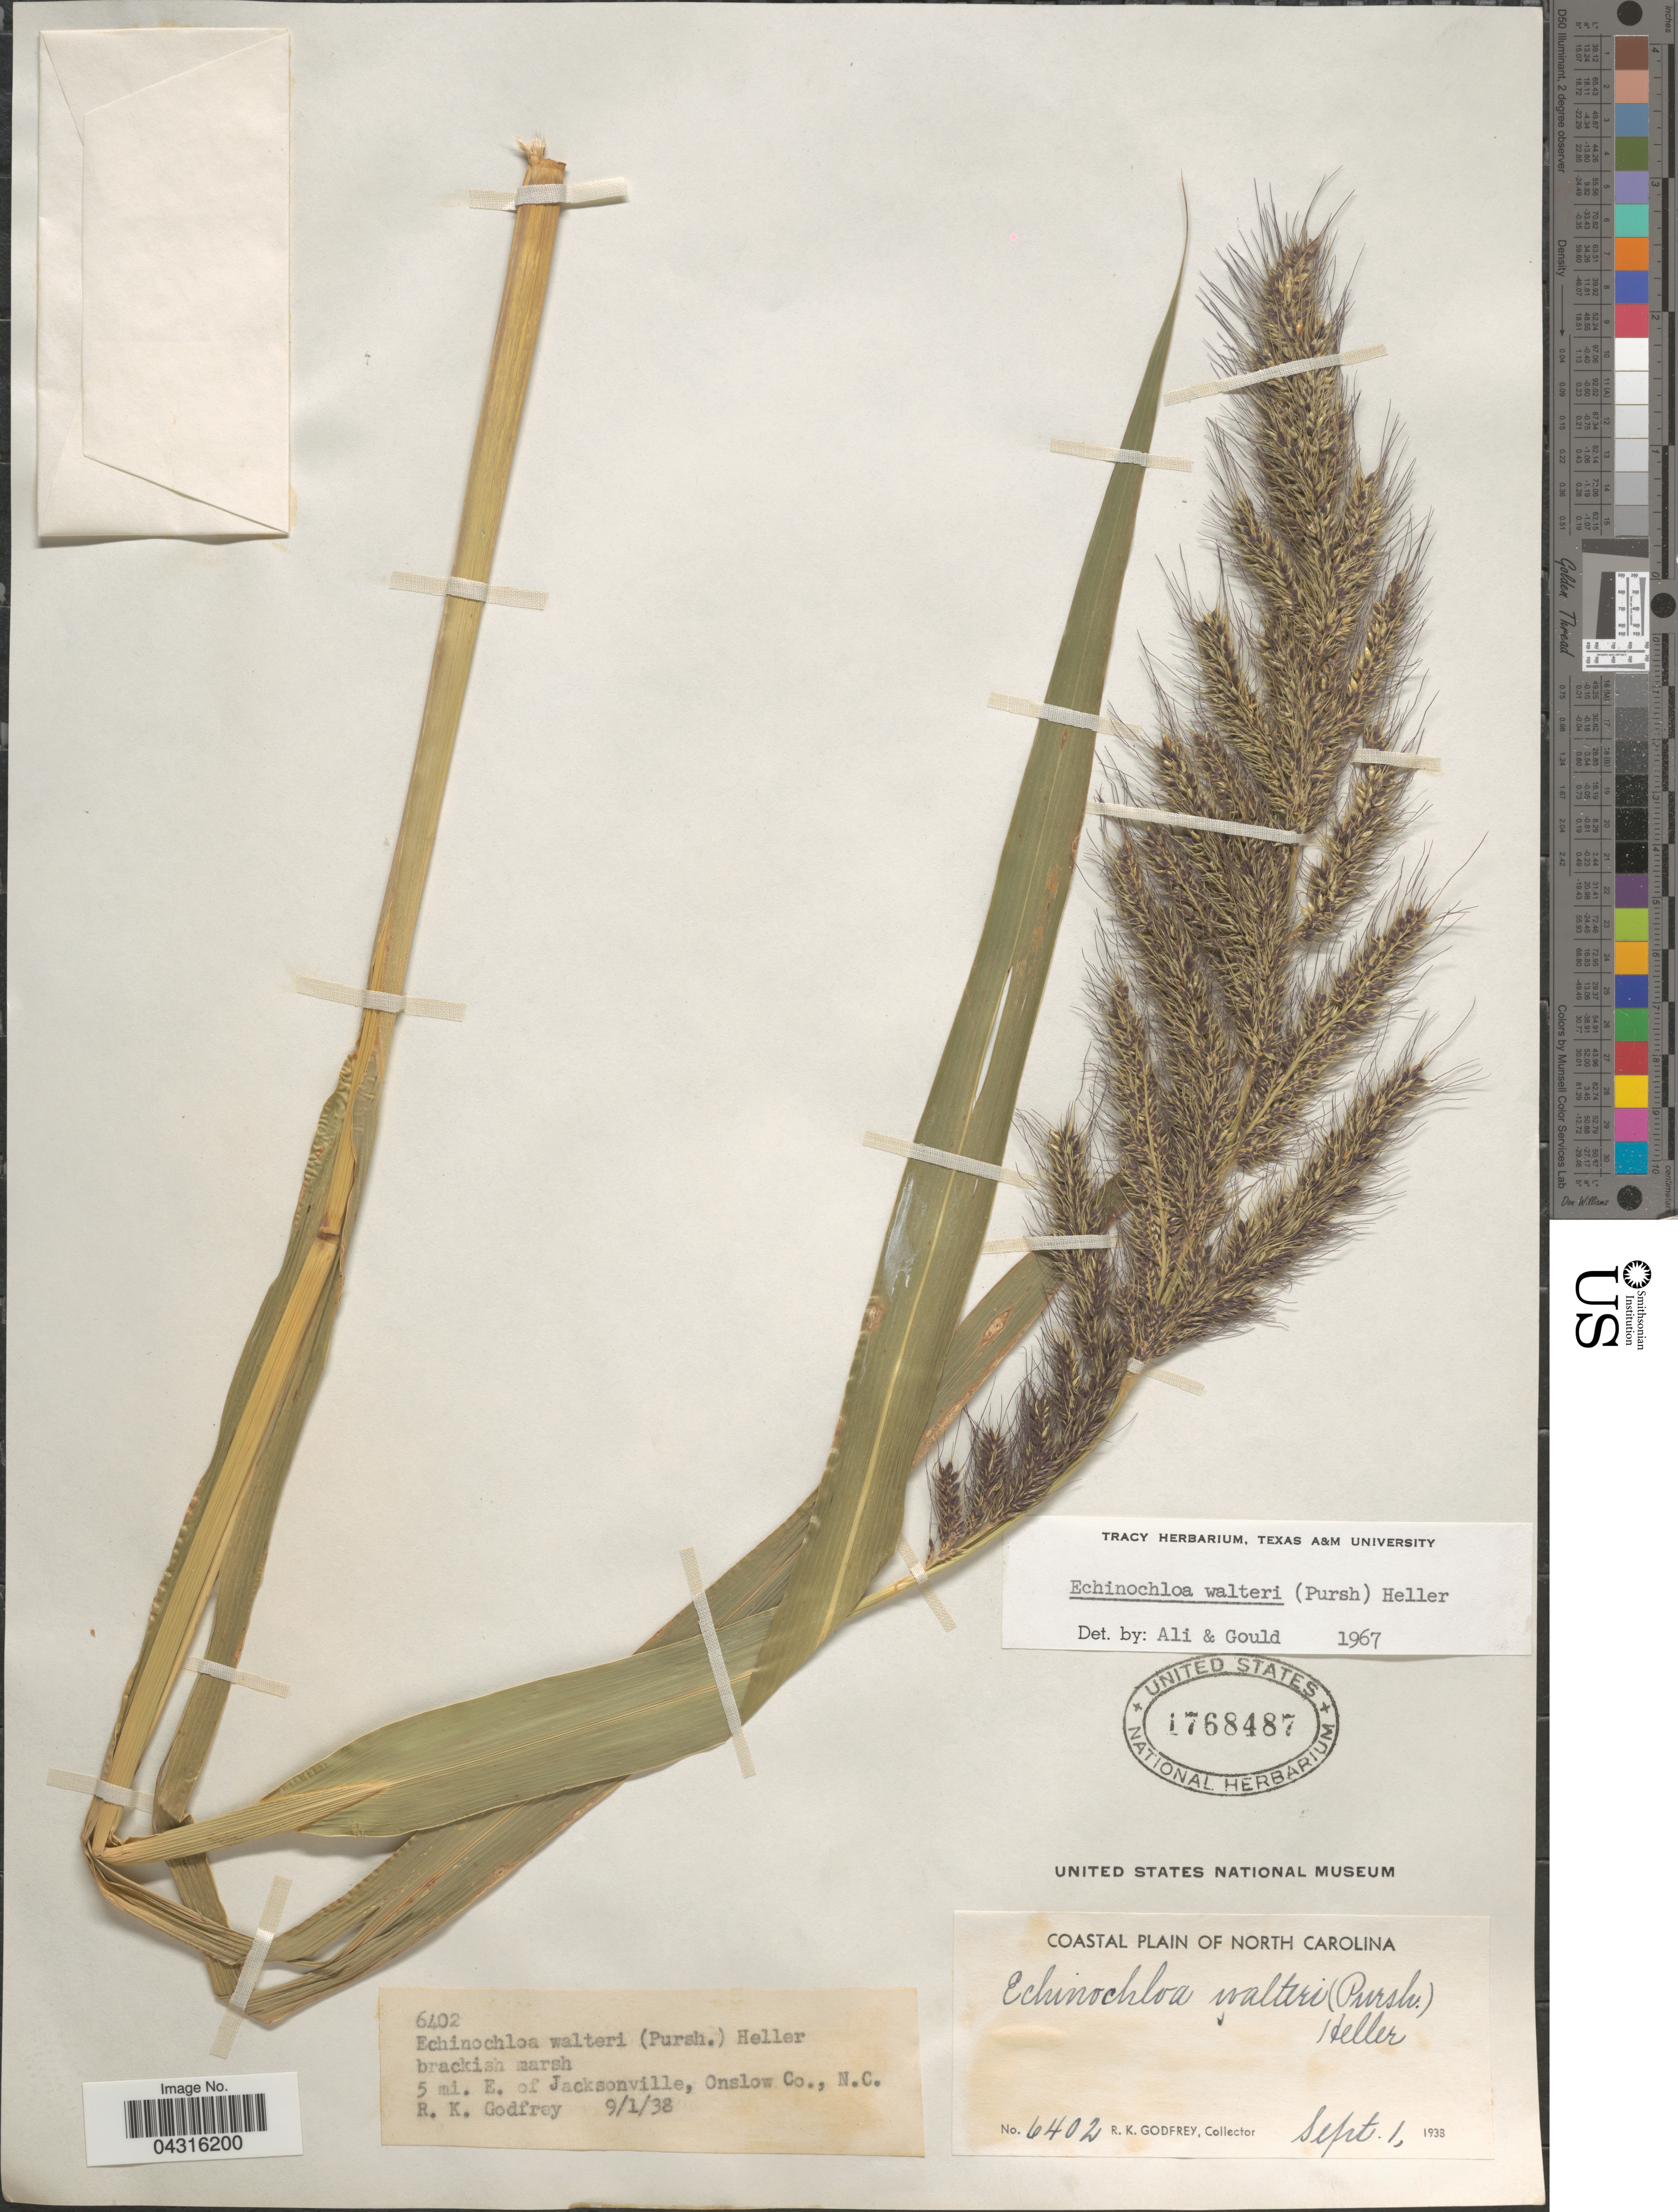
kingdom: Plantae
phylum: Tracheophyta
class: Liliopsida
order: Poales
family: Poaceae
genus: Echinochloa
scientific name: Echinochloa walteri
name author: (Pursh) A. Heller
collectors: R. K. Godfrey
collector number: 6402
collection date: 1933-09-01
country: United States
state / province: North Carolina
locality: Coastal Plain of North Carolina. 5 mi. E. of Jacksonville, Onslow Co.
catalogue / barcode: US 1768487